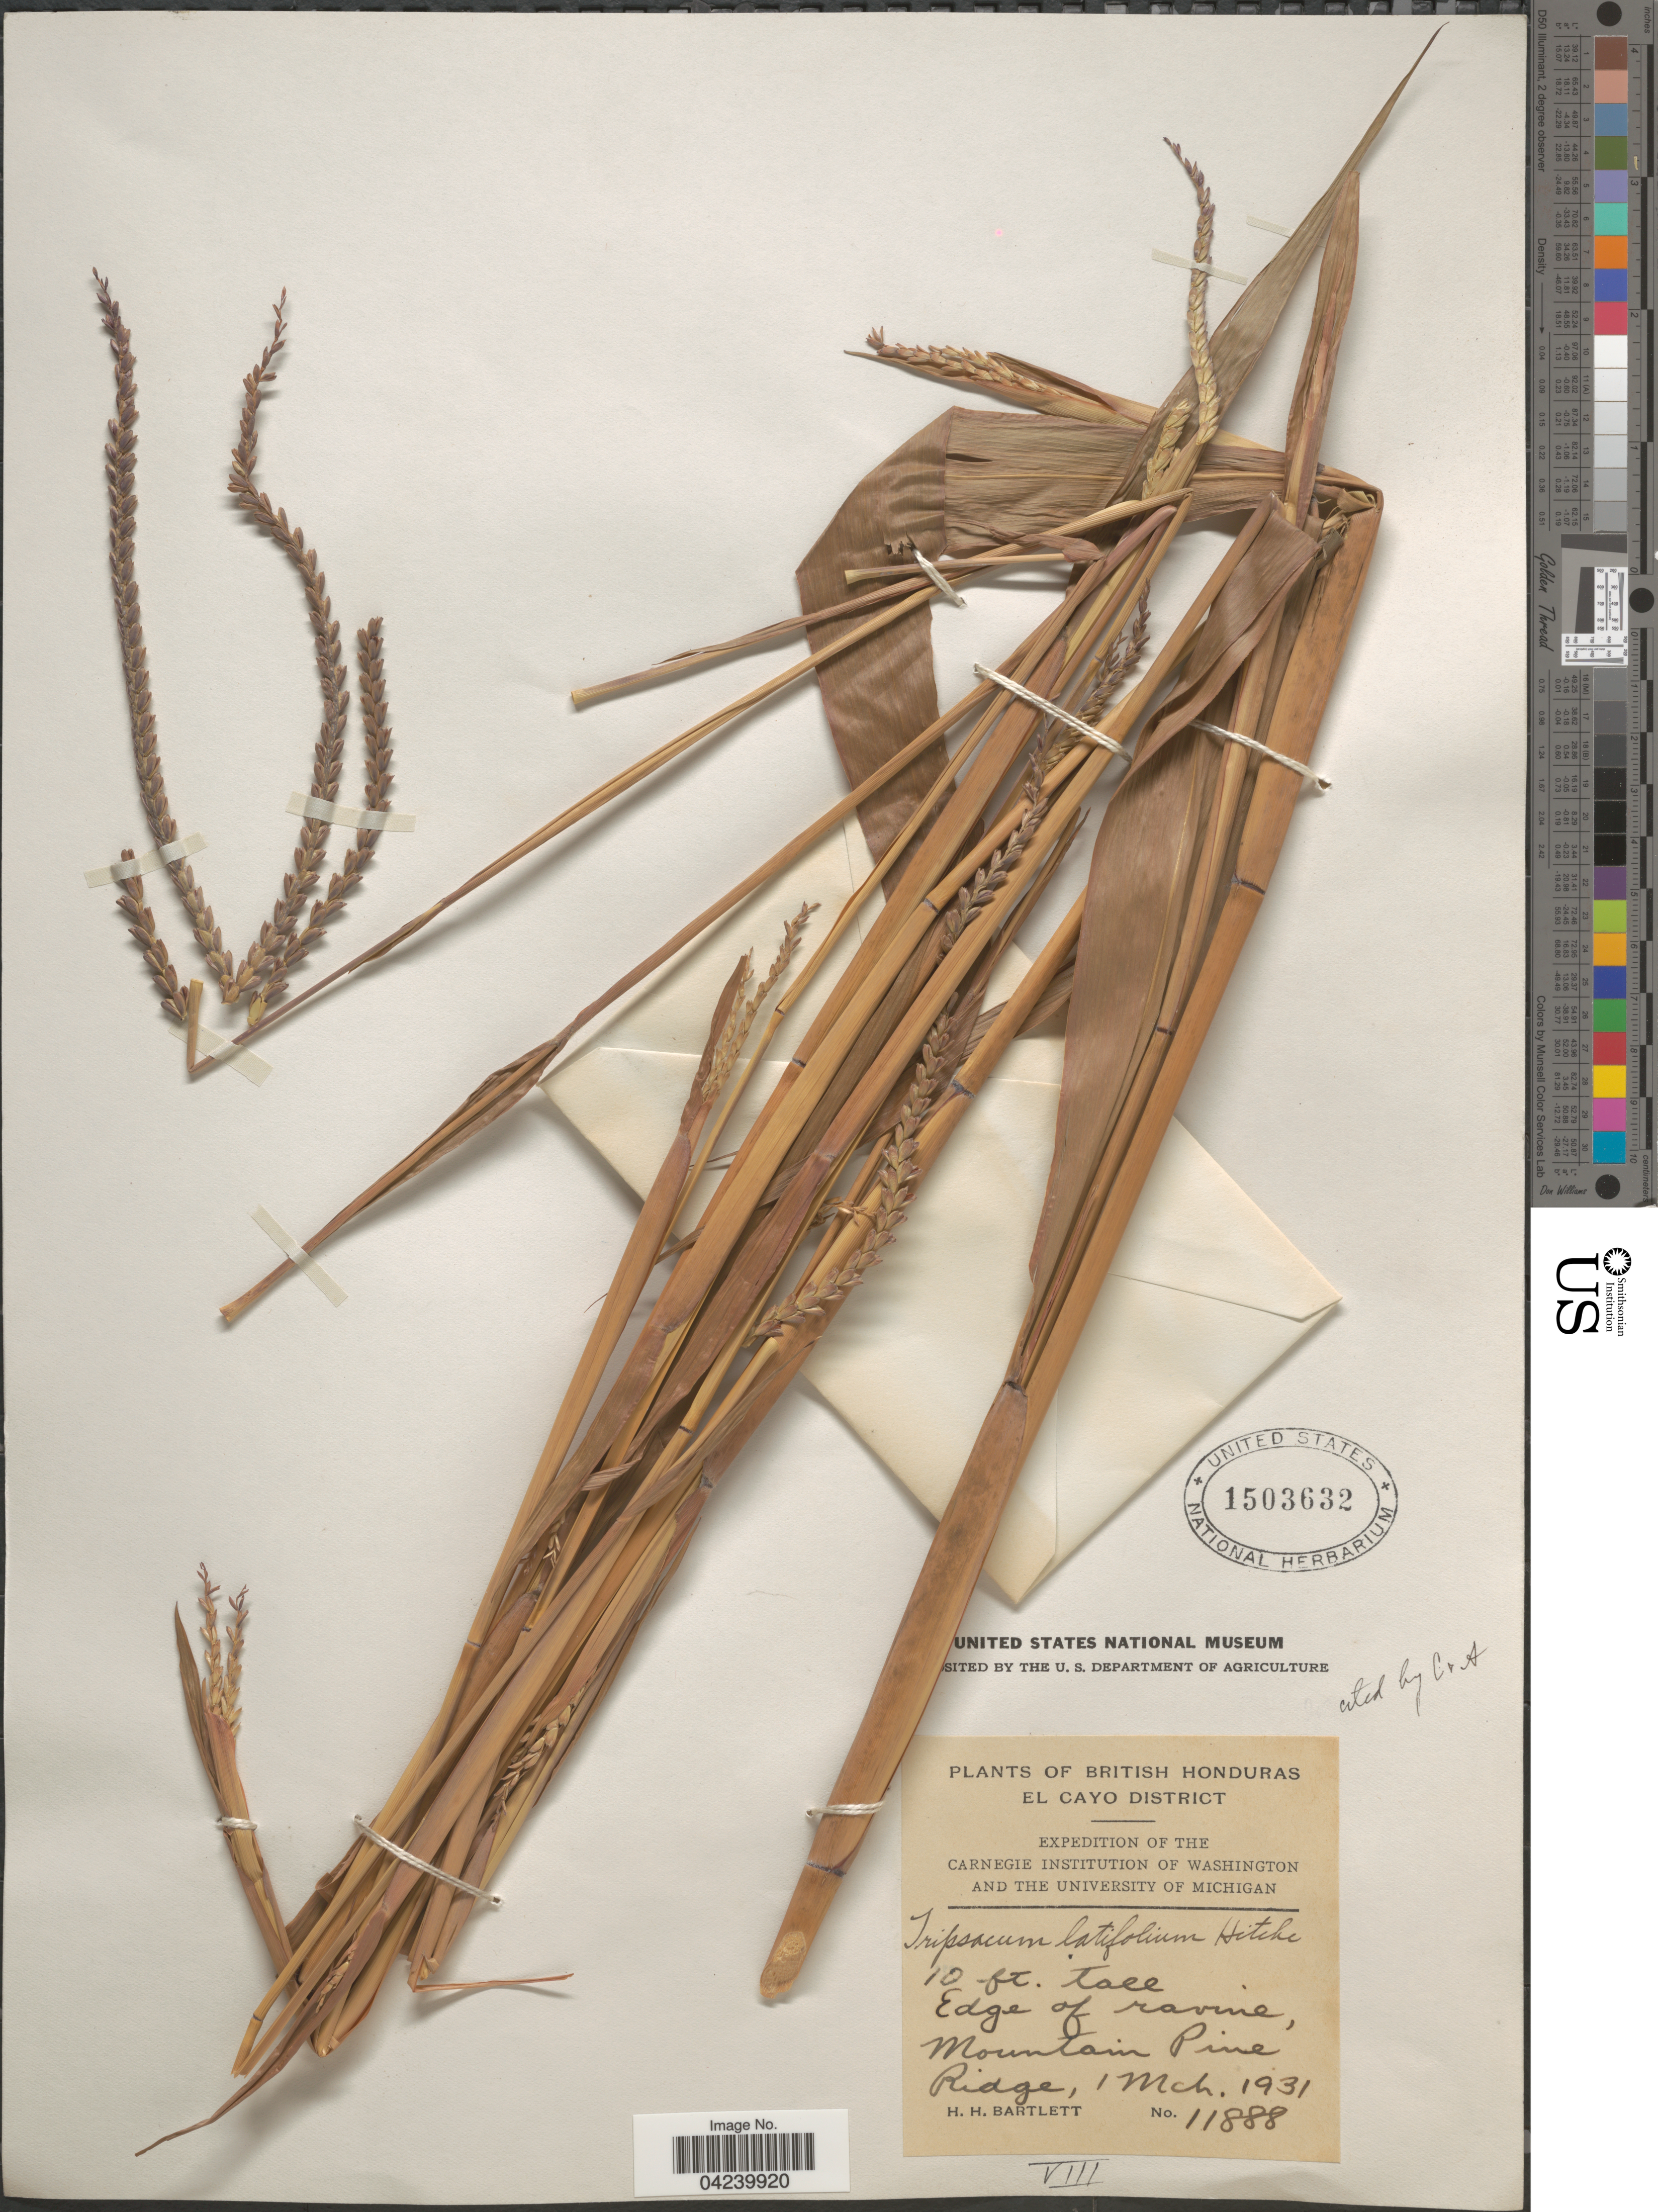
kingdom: Plantae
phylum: Tracheophyta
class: Liliopsida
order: Poales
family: Poaceae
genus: Tripsacum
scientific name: Tripsacum latifolium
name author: Hitchc.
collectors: H. H. Bartlett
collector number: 11888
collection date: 1931-03-01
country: Belize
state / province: Cayo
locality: British Honduras. El Cayo District. Expedition of the Carnegie Institution of Washington and the University of Michigan. Mountain Pine Ridge.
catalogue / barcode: US 1503632